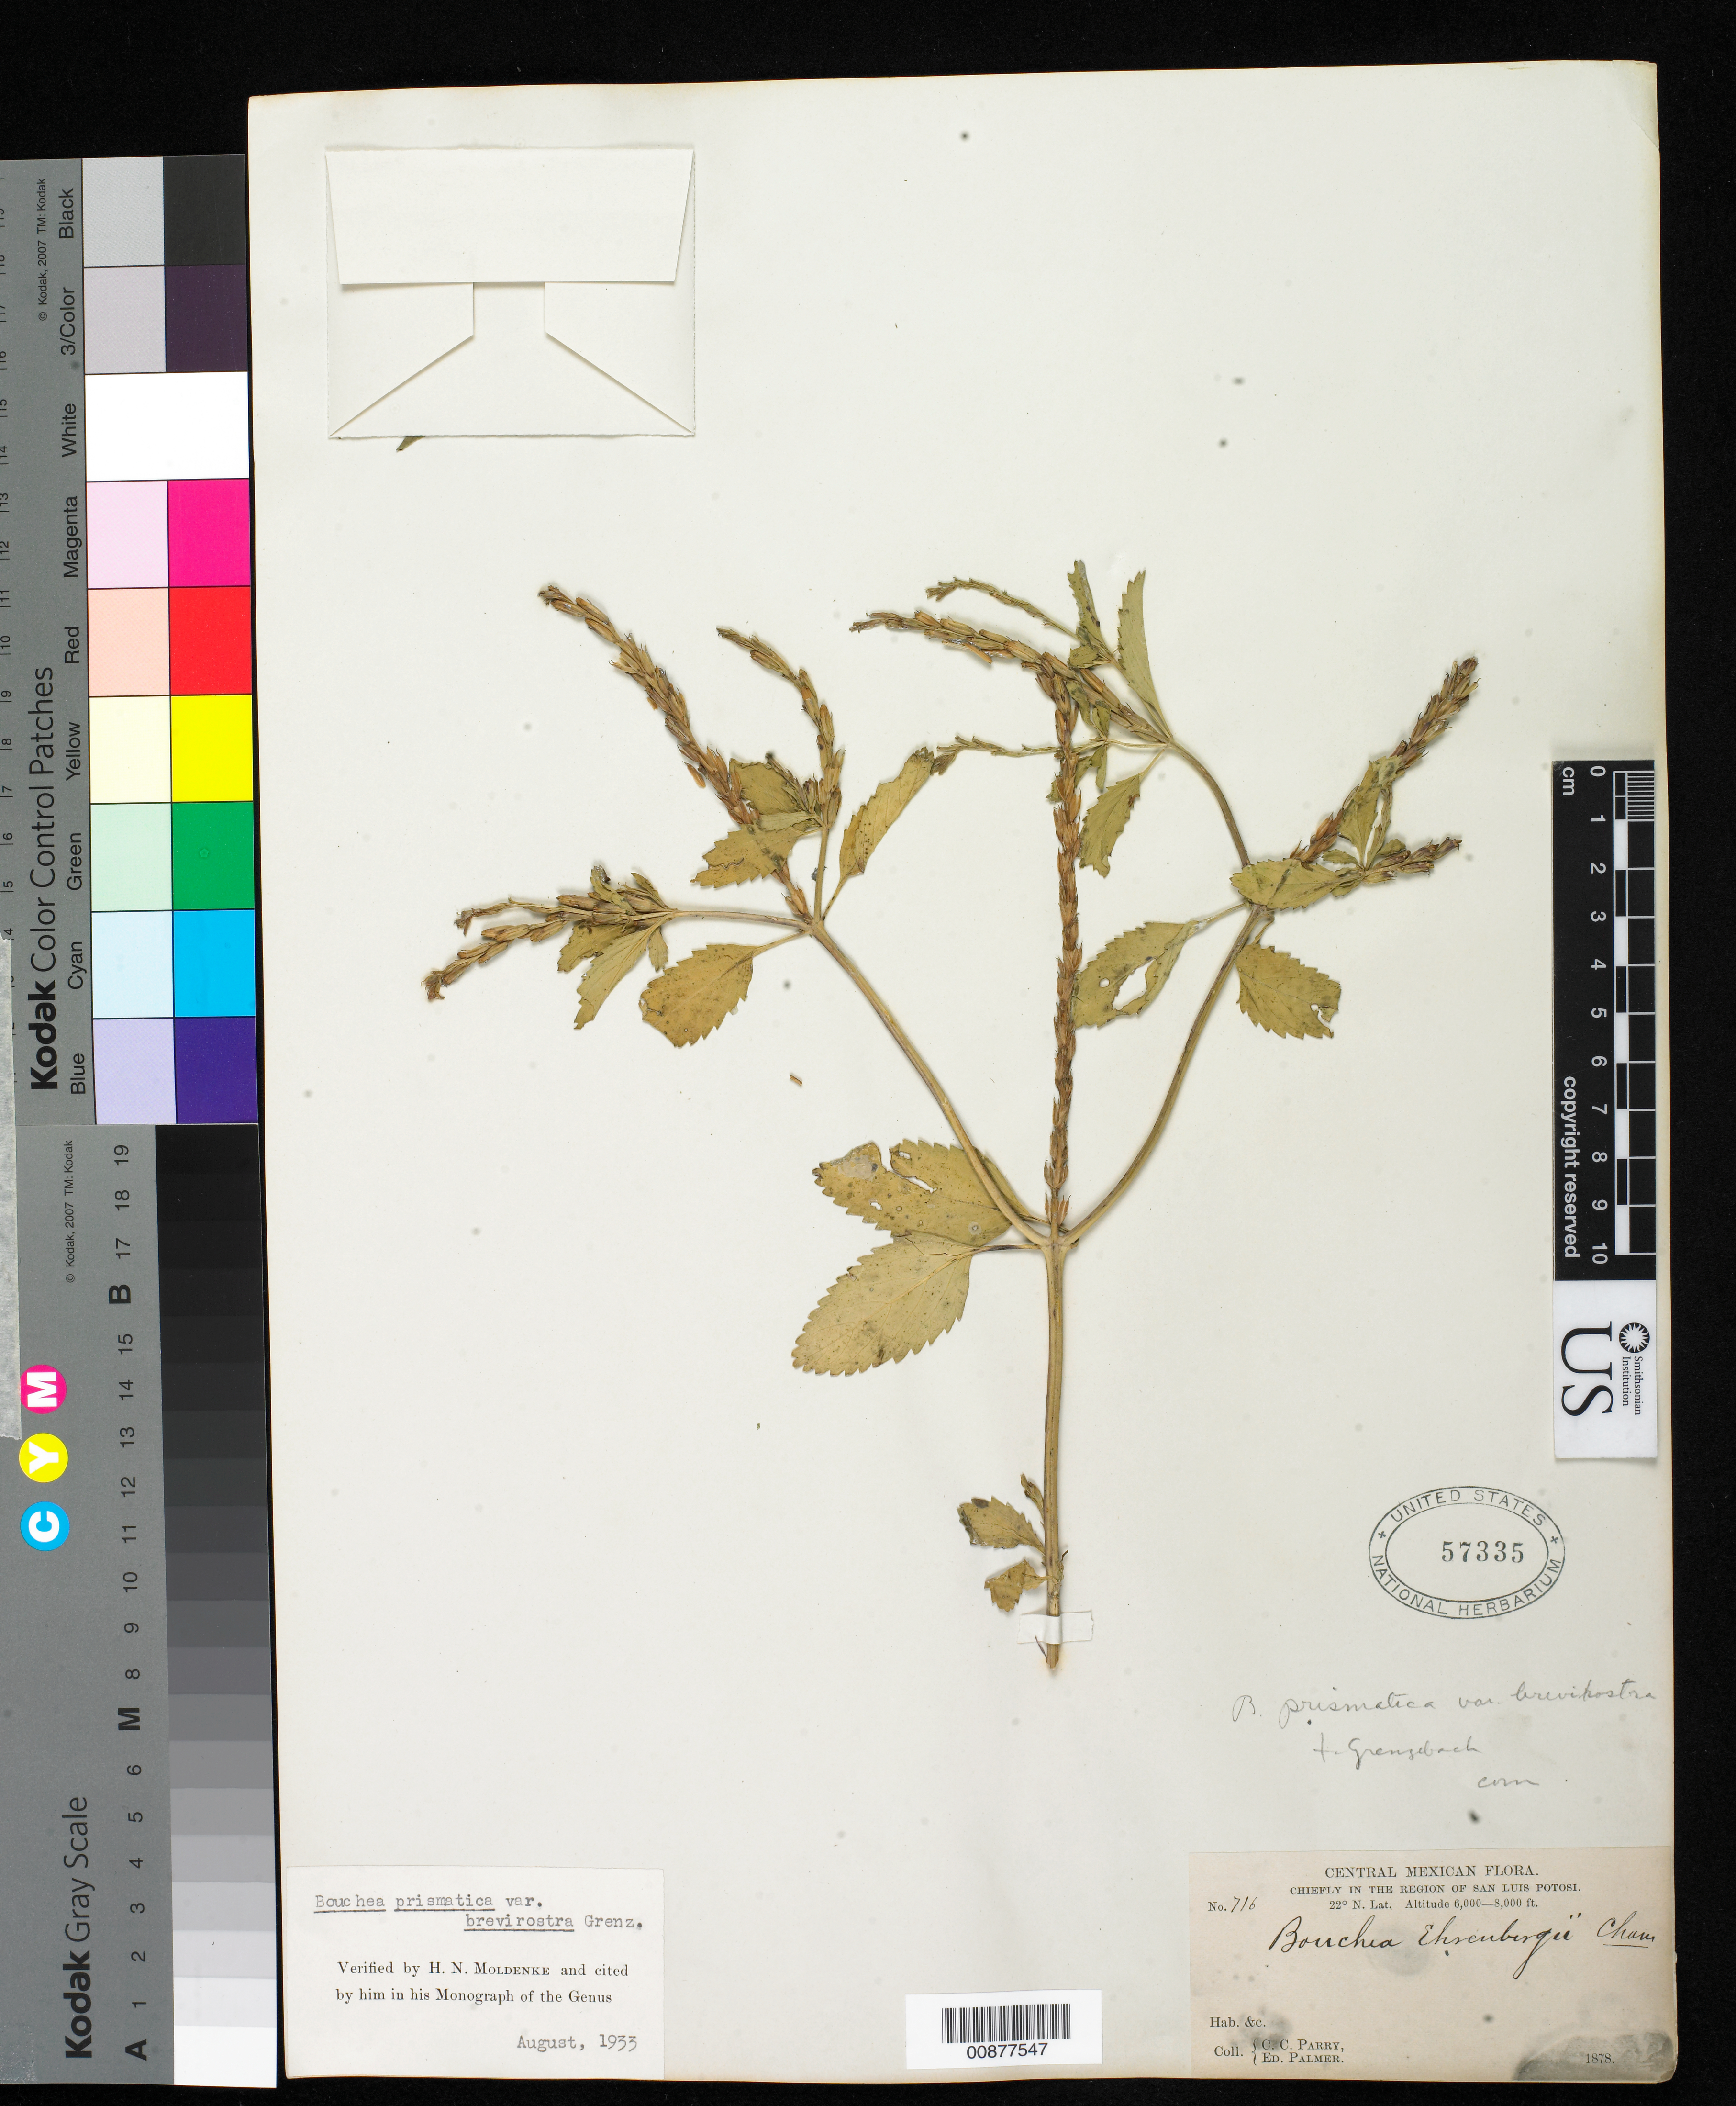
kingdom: Plantae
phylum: Tracheophyta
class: Magnoliopsida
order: Lamiales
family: Verbenaceae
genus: Bouchea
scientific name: Bouchea prismatica var. brevirostra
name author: Grenzeb.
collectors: C. C. Parry & E. Palmer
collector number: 716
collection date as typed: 1878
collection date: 1878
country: Mexico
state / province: San Luis Potosí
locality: Chiefly in the region of San Luis Potosí.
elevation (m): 1829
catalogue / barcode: US 57335